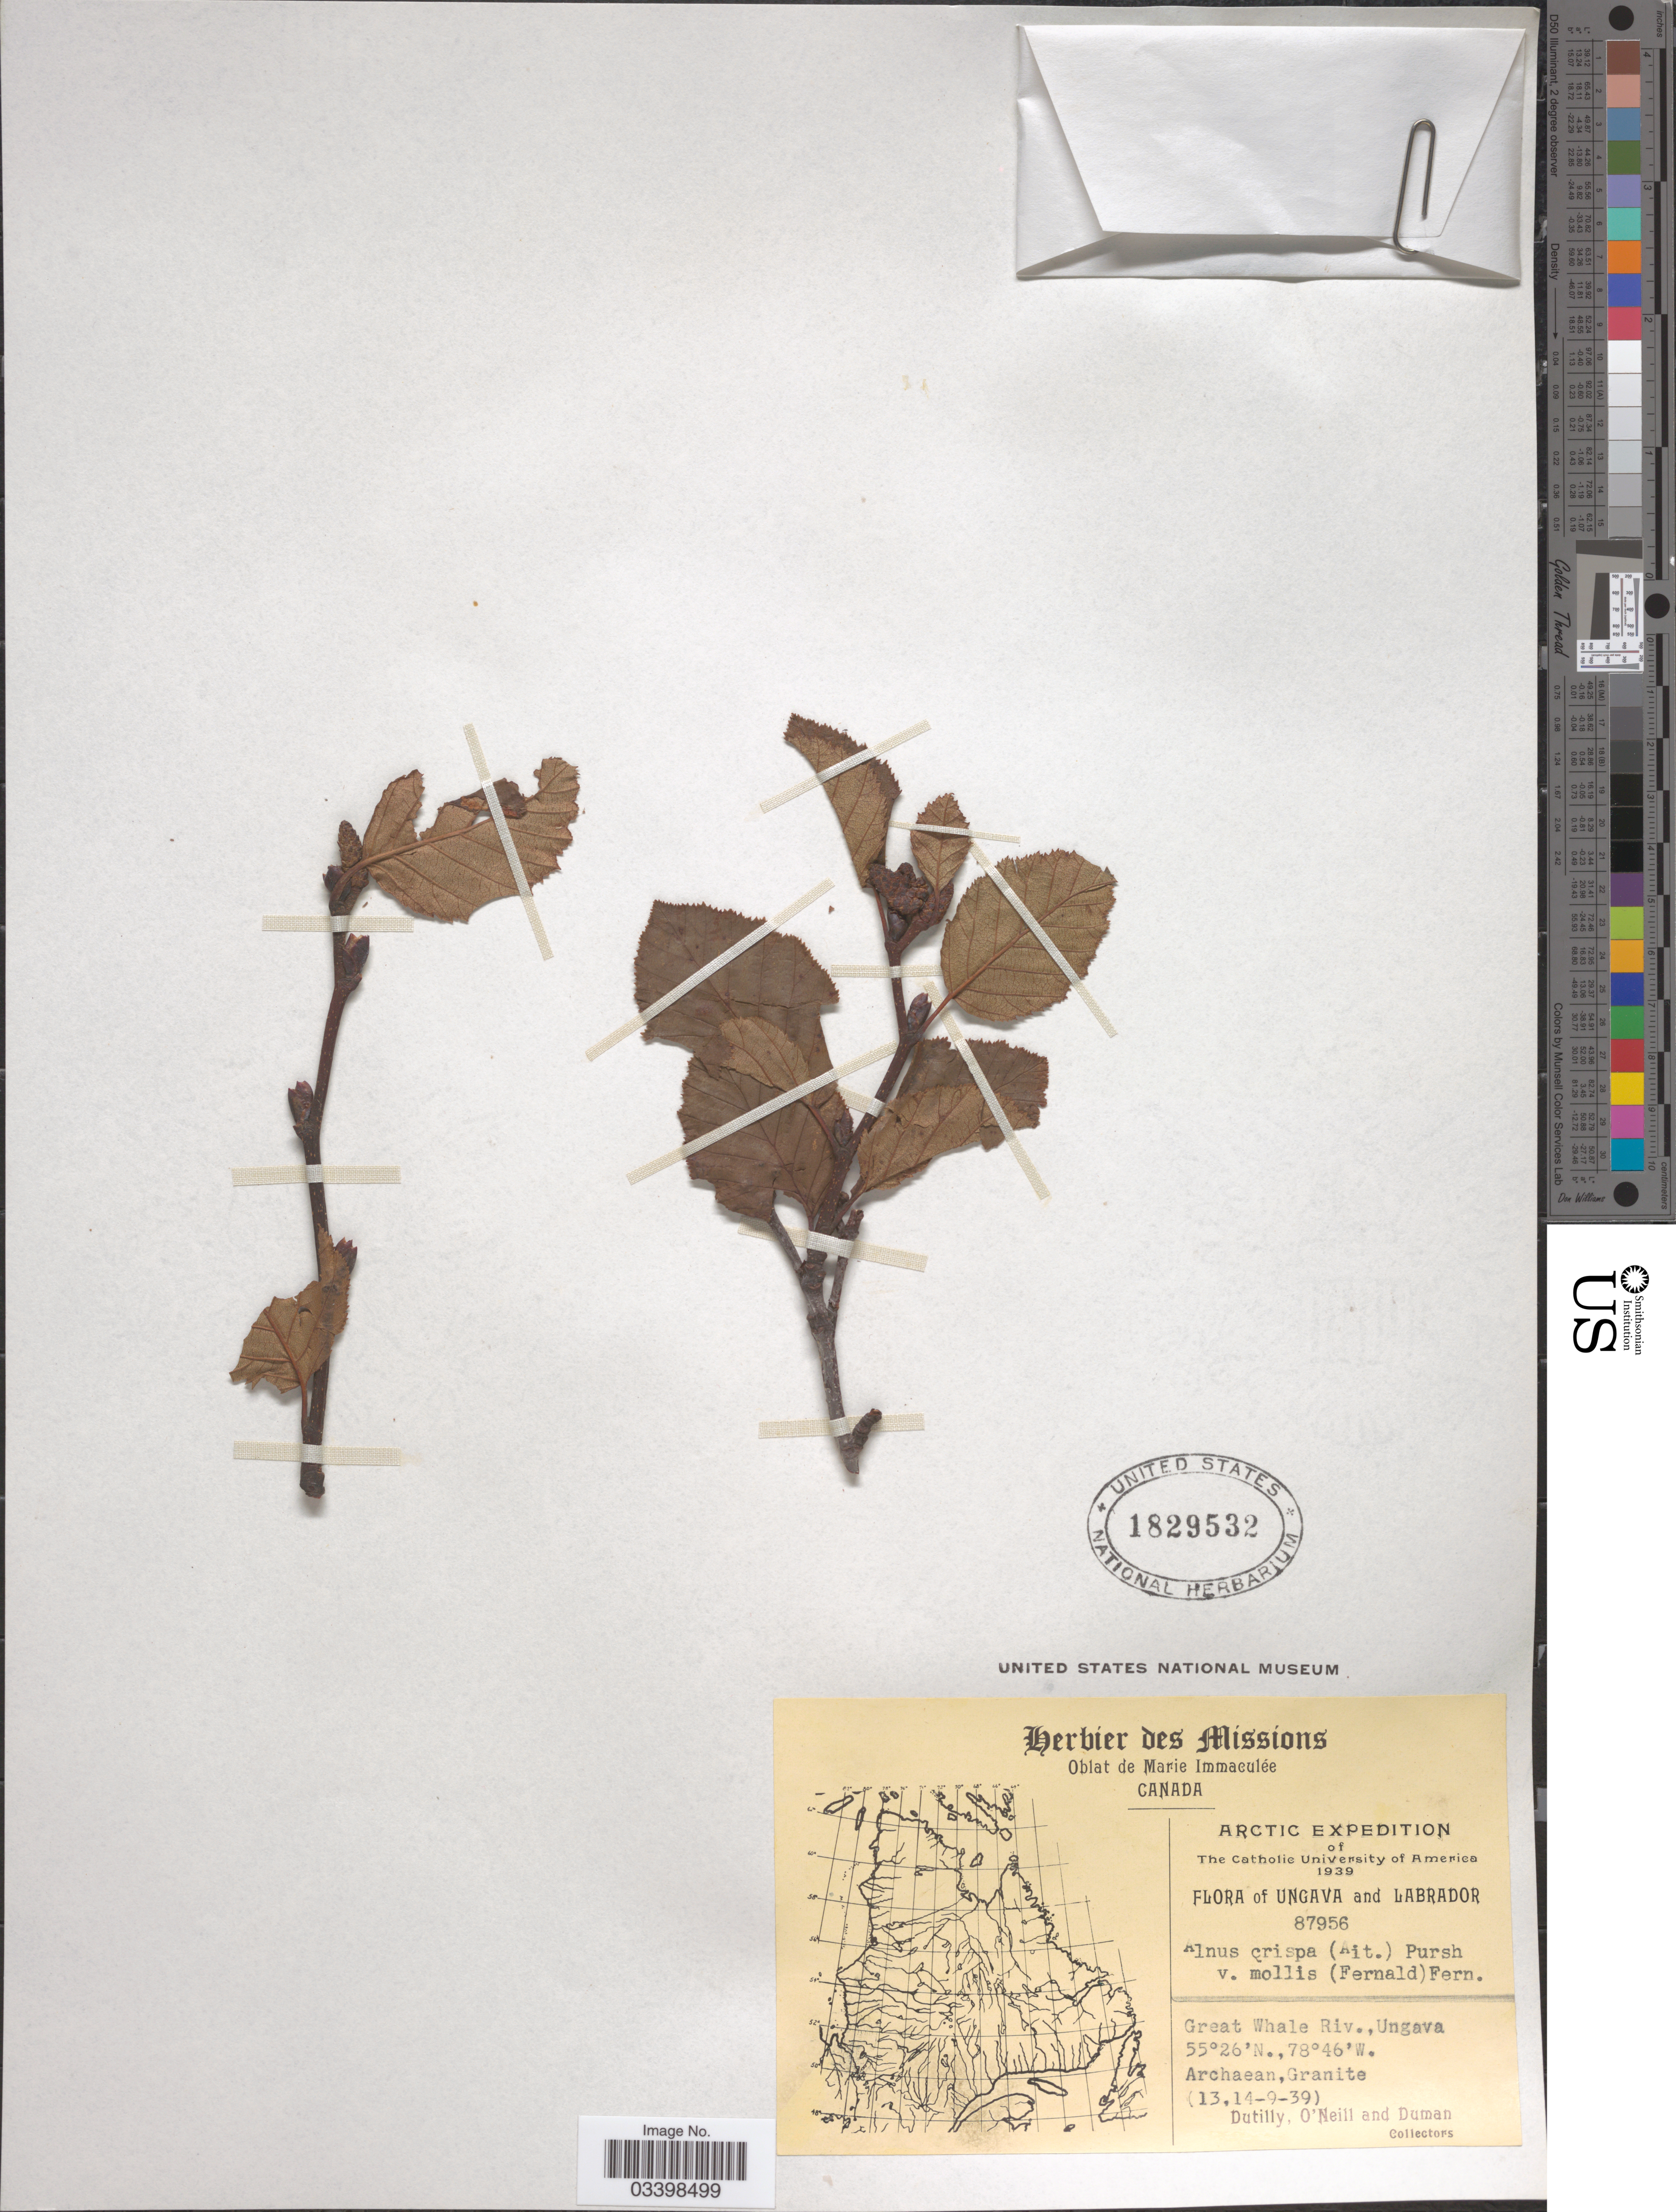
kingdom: Plantae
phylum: Tracheophyta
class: Magnoliopsida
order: Fagales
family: Betulaceae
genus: Alnus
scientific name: Alnus viridis subsp. crispa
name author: (Aiton) Turrill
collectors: -. Dutilly, O' Neill & -. Duman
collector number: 87956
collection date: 1939-09-13/1939-09-14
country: Canada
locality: Great Whale Riv., Ungava.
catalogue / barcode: US 1829532